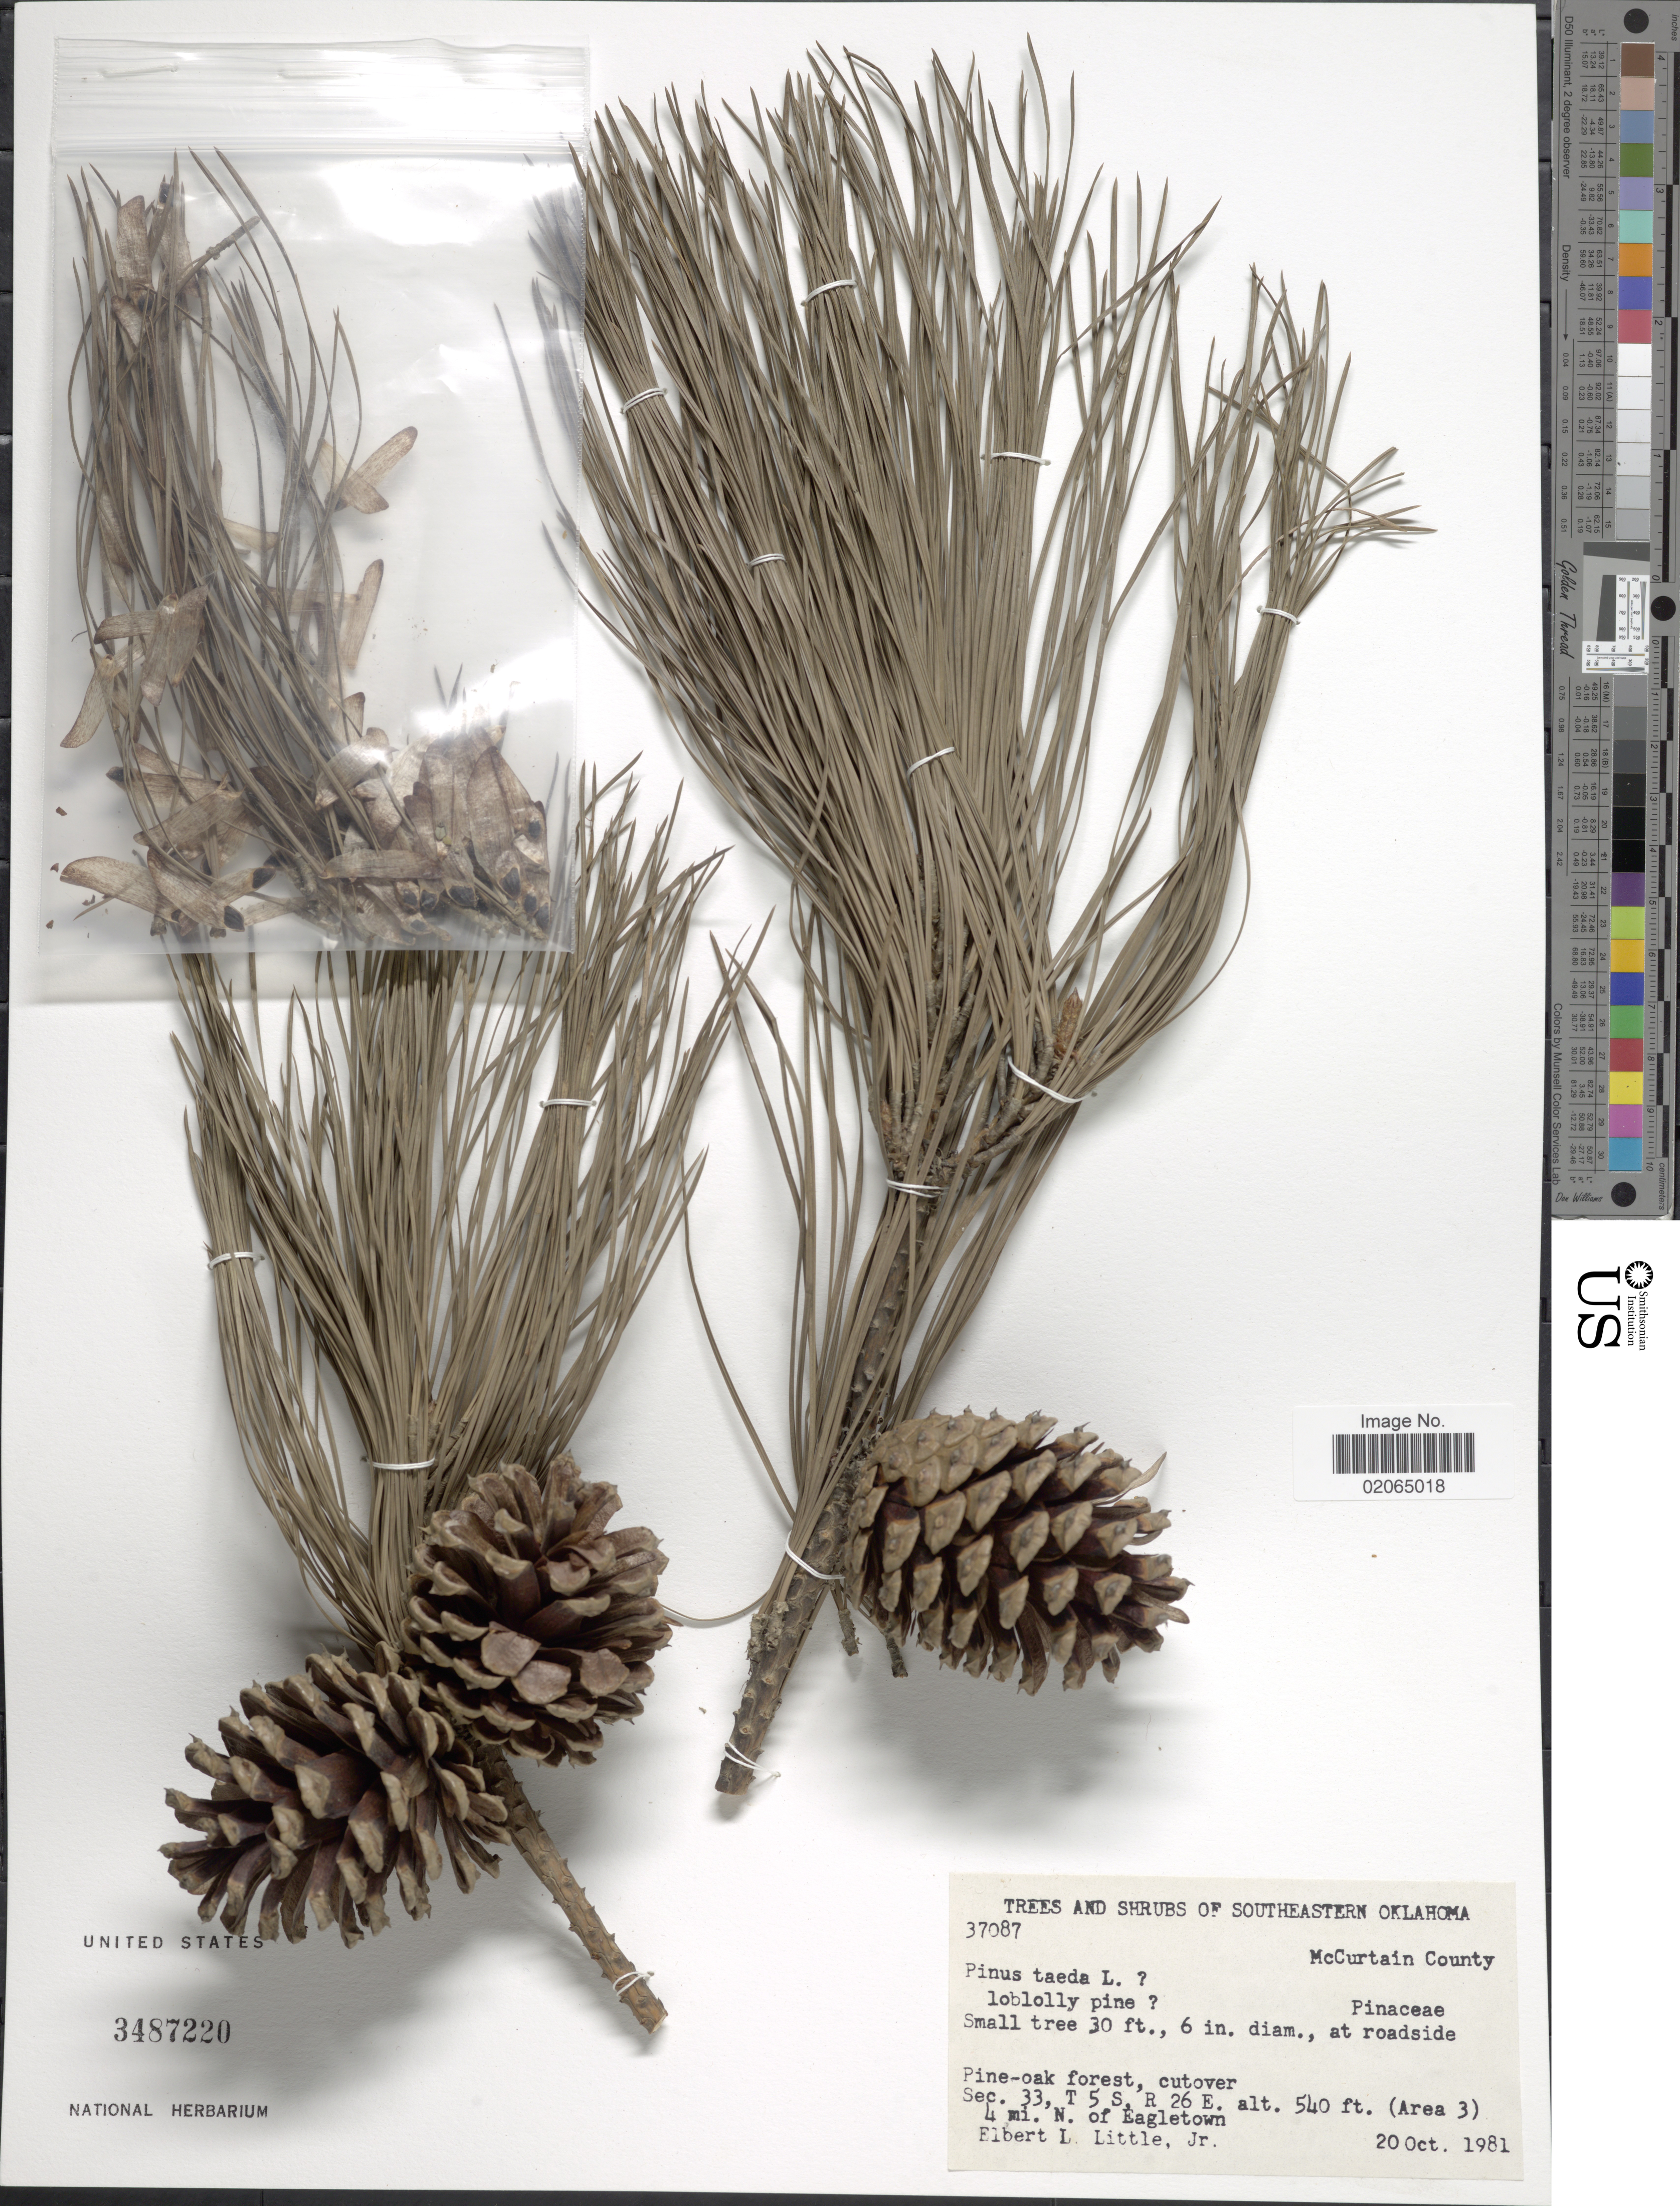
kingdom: Plantae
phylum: Tracheophyta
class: Pinopsida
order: Pinales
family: Pinaceae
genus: Pinus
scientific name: Pinus taeda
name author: L.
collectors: E. L. Little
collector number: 37087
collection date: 1981-10-20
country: United States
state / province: Oklahoma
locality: Southeastern Oklahoma, McCurtain County. 4 mi. N. of Eagletown (Area 3). Sec. 33 T 5 S, R 26 E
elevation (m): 165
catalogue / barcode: US 3487220